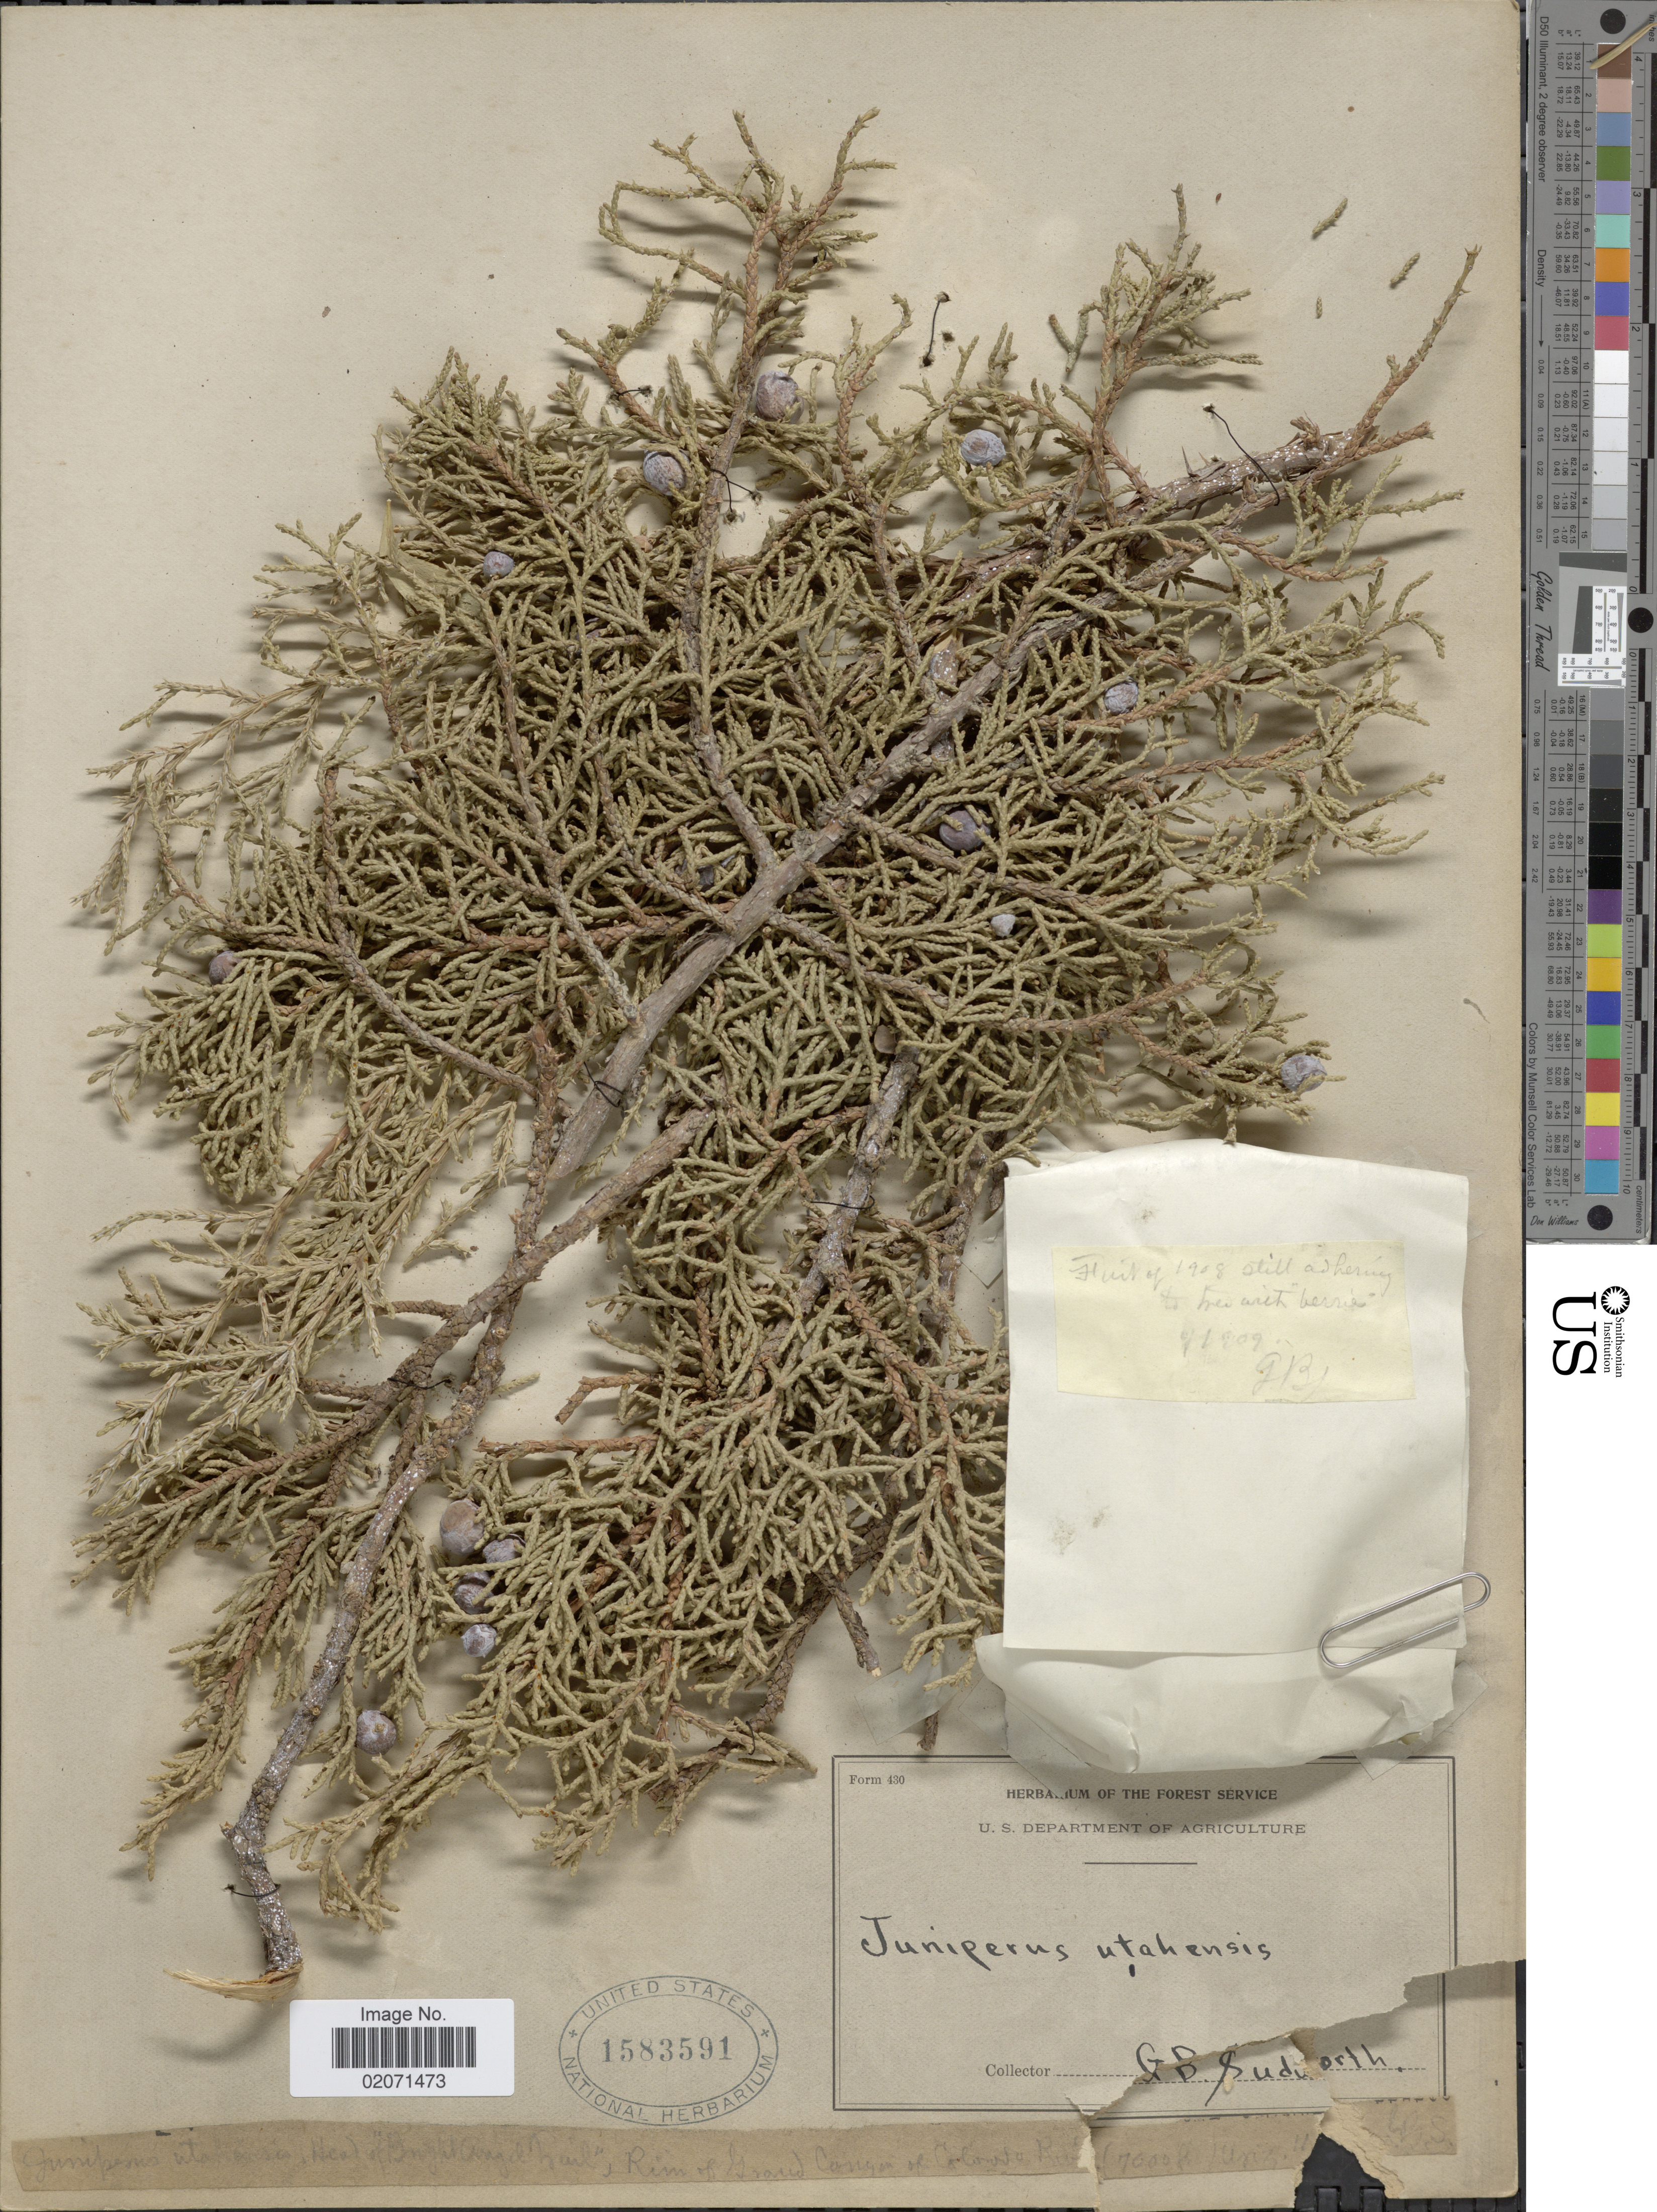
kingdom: Plantae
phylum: Tracheophyta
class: Pinopsida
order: Pinales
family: Cupressaceae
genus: Juniperus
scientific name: Juniperus osteosperma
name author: (Torr.) Little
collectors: G. B. Sudworth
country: United States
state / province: Arizona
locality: Head of Bright Angel Trail, rim of Grand Canyon of Colorado River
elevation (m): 2134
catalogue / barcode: US 15836591